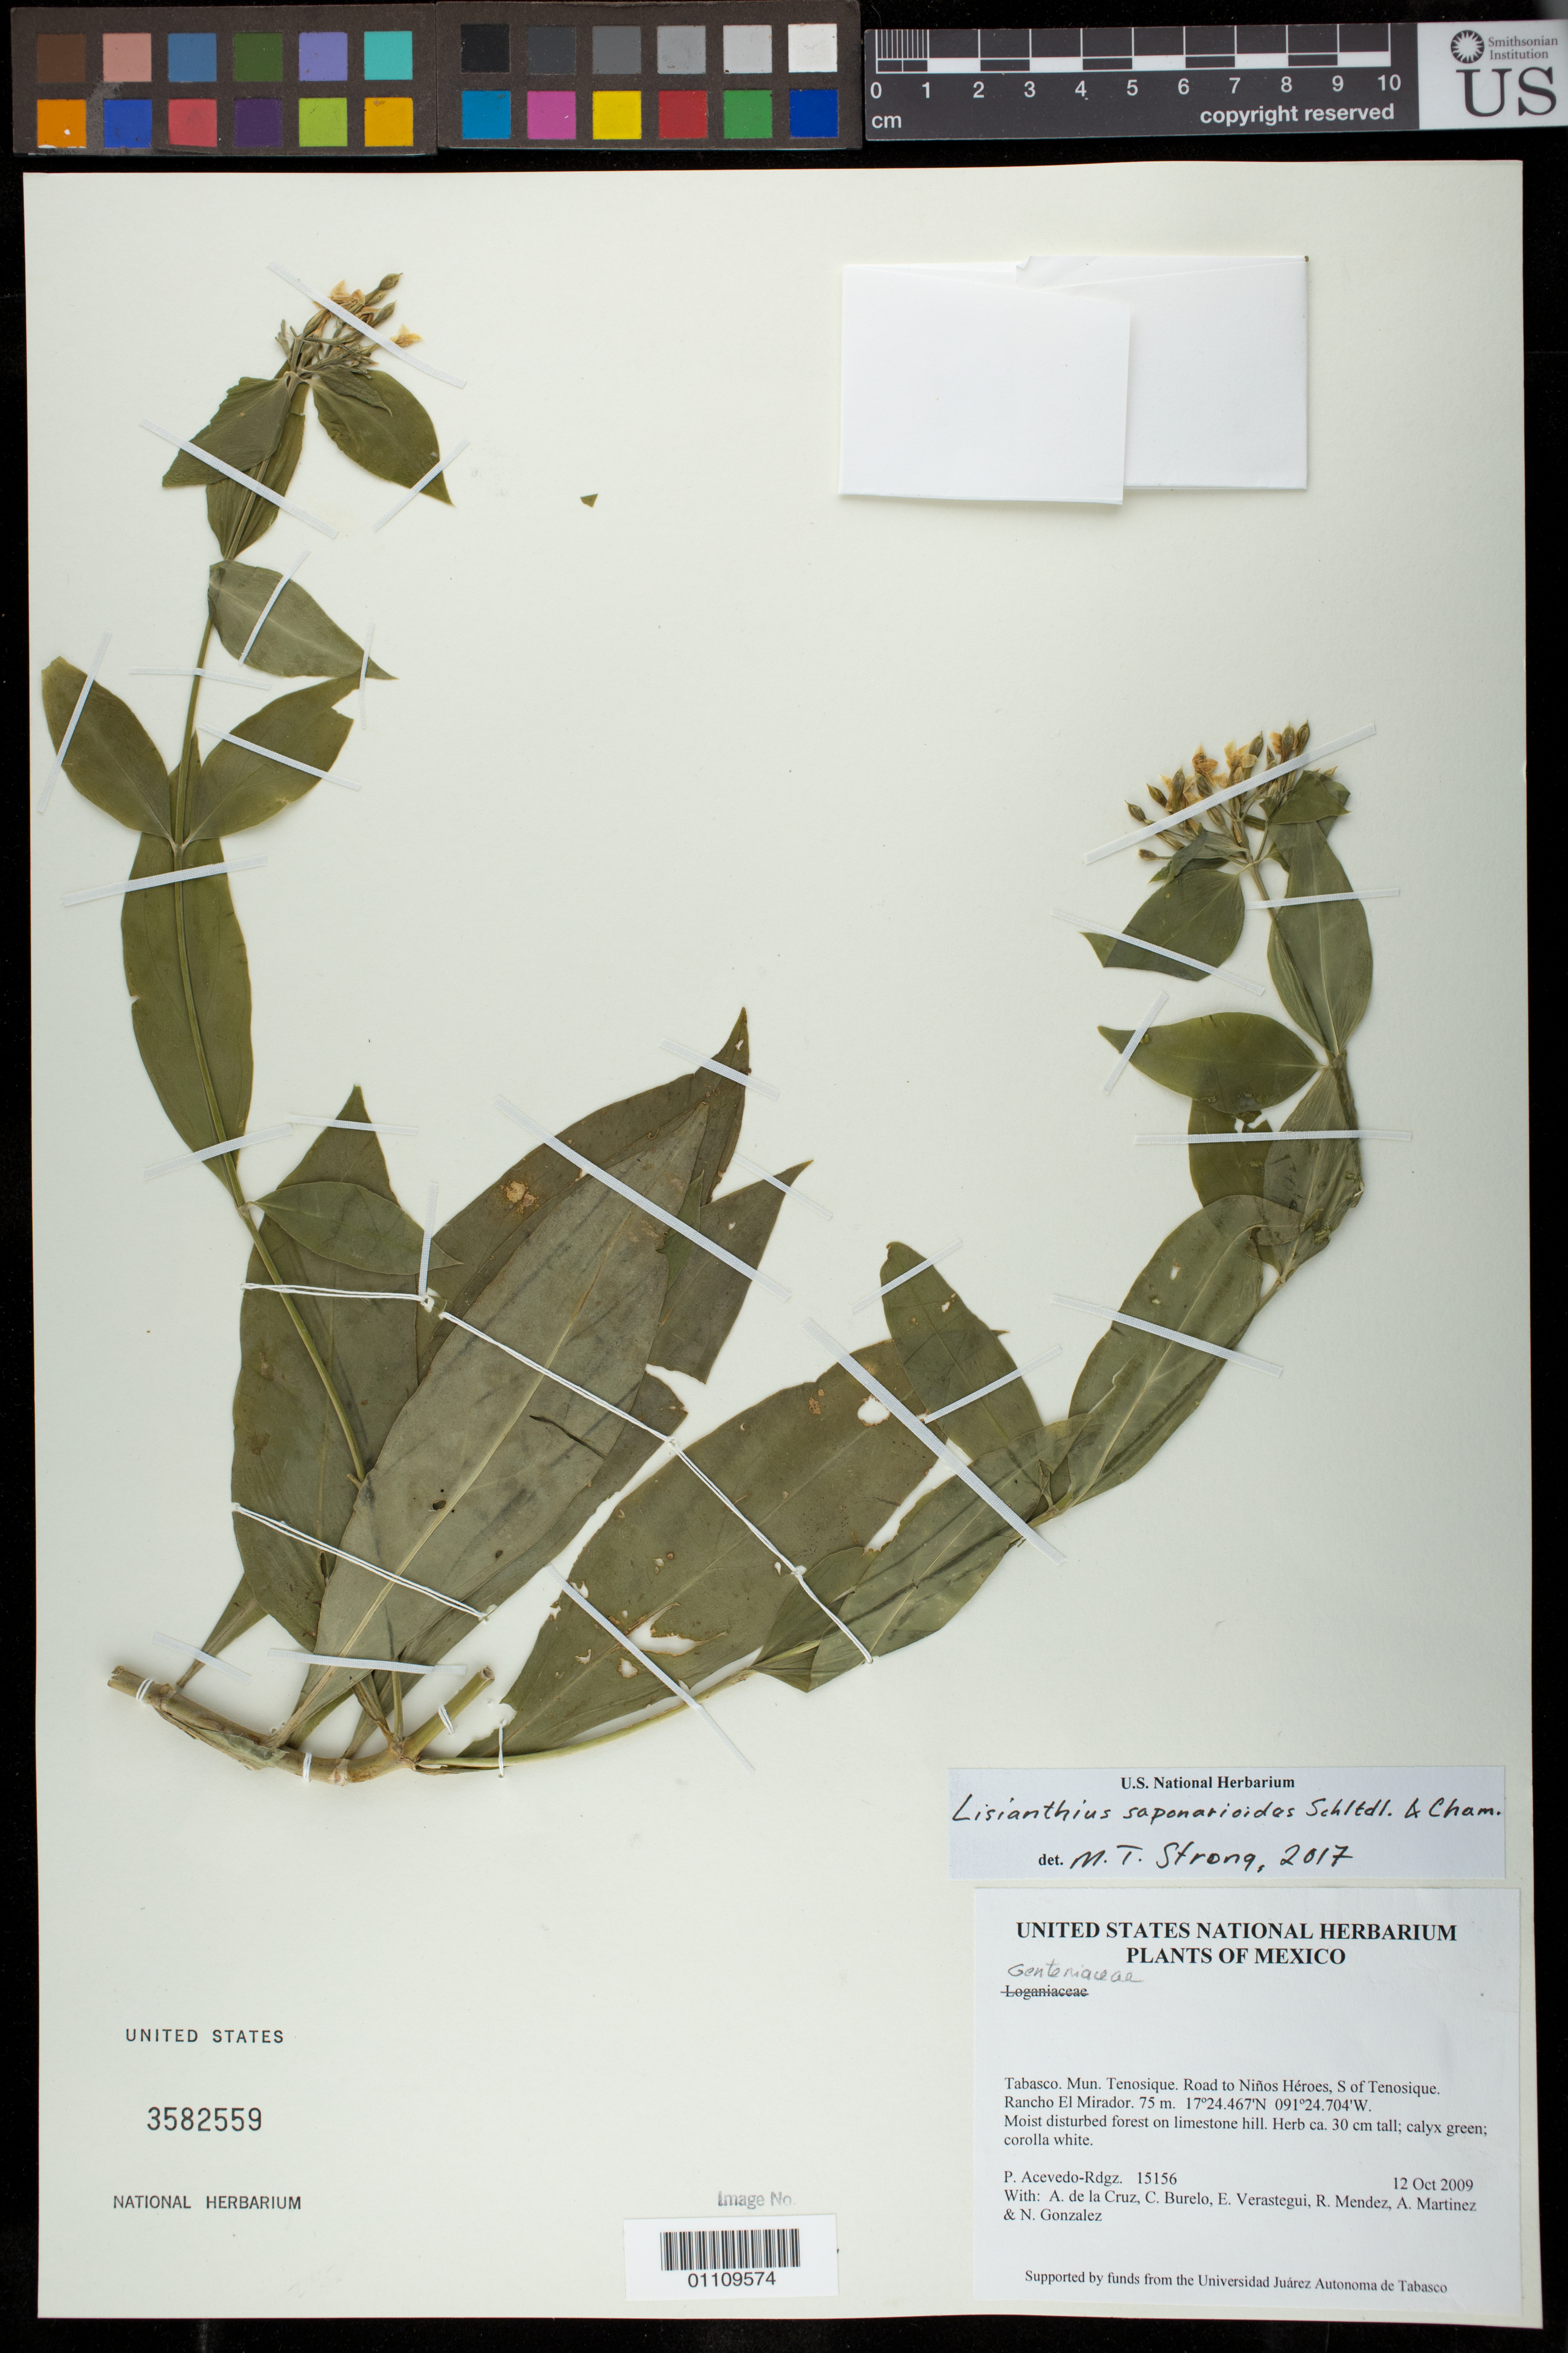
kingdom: Plantae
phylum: Tracheophyta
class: Magnoliopsida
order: Gentianales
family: Gentianaceae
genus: Lisianthius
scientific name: Lisianthius saponarioides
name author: Schltdl. & Cham.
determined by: Strong, Mark T., (BOT), Smithsonian Institution - National Museum of Natural History (UNITED STATES)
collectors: P. Acevedo-Rodr., A. de la Cruz, C. Burelo, E. Verastegui, R. Mendez & A. Martinez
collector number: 15156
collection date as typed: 12 Oct 2009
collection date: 2009-10-12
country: Mexico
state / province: Tabasco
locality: Mun. Tenosique. Road to Niños Héroes, S of Tenosique. Rancho El Mirador.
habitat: Moist disturbed forest on limestone hill.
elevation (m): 75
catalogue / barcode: US 3582559